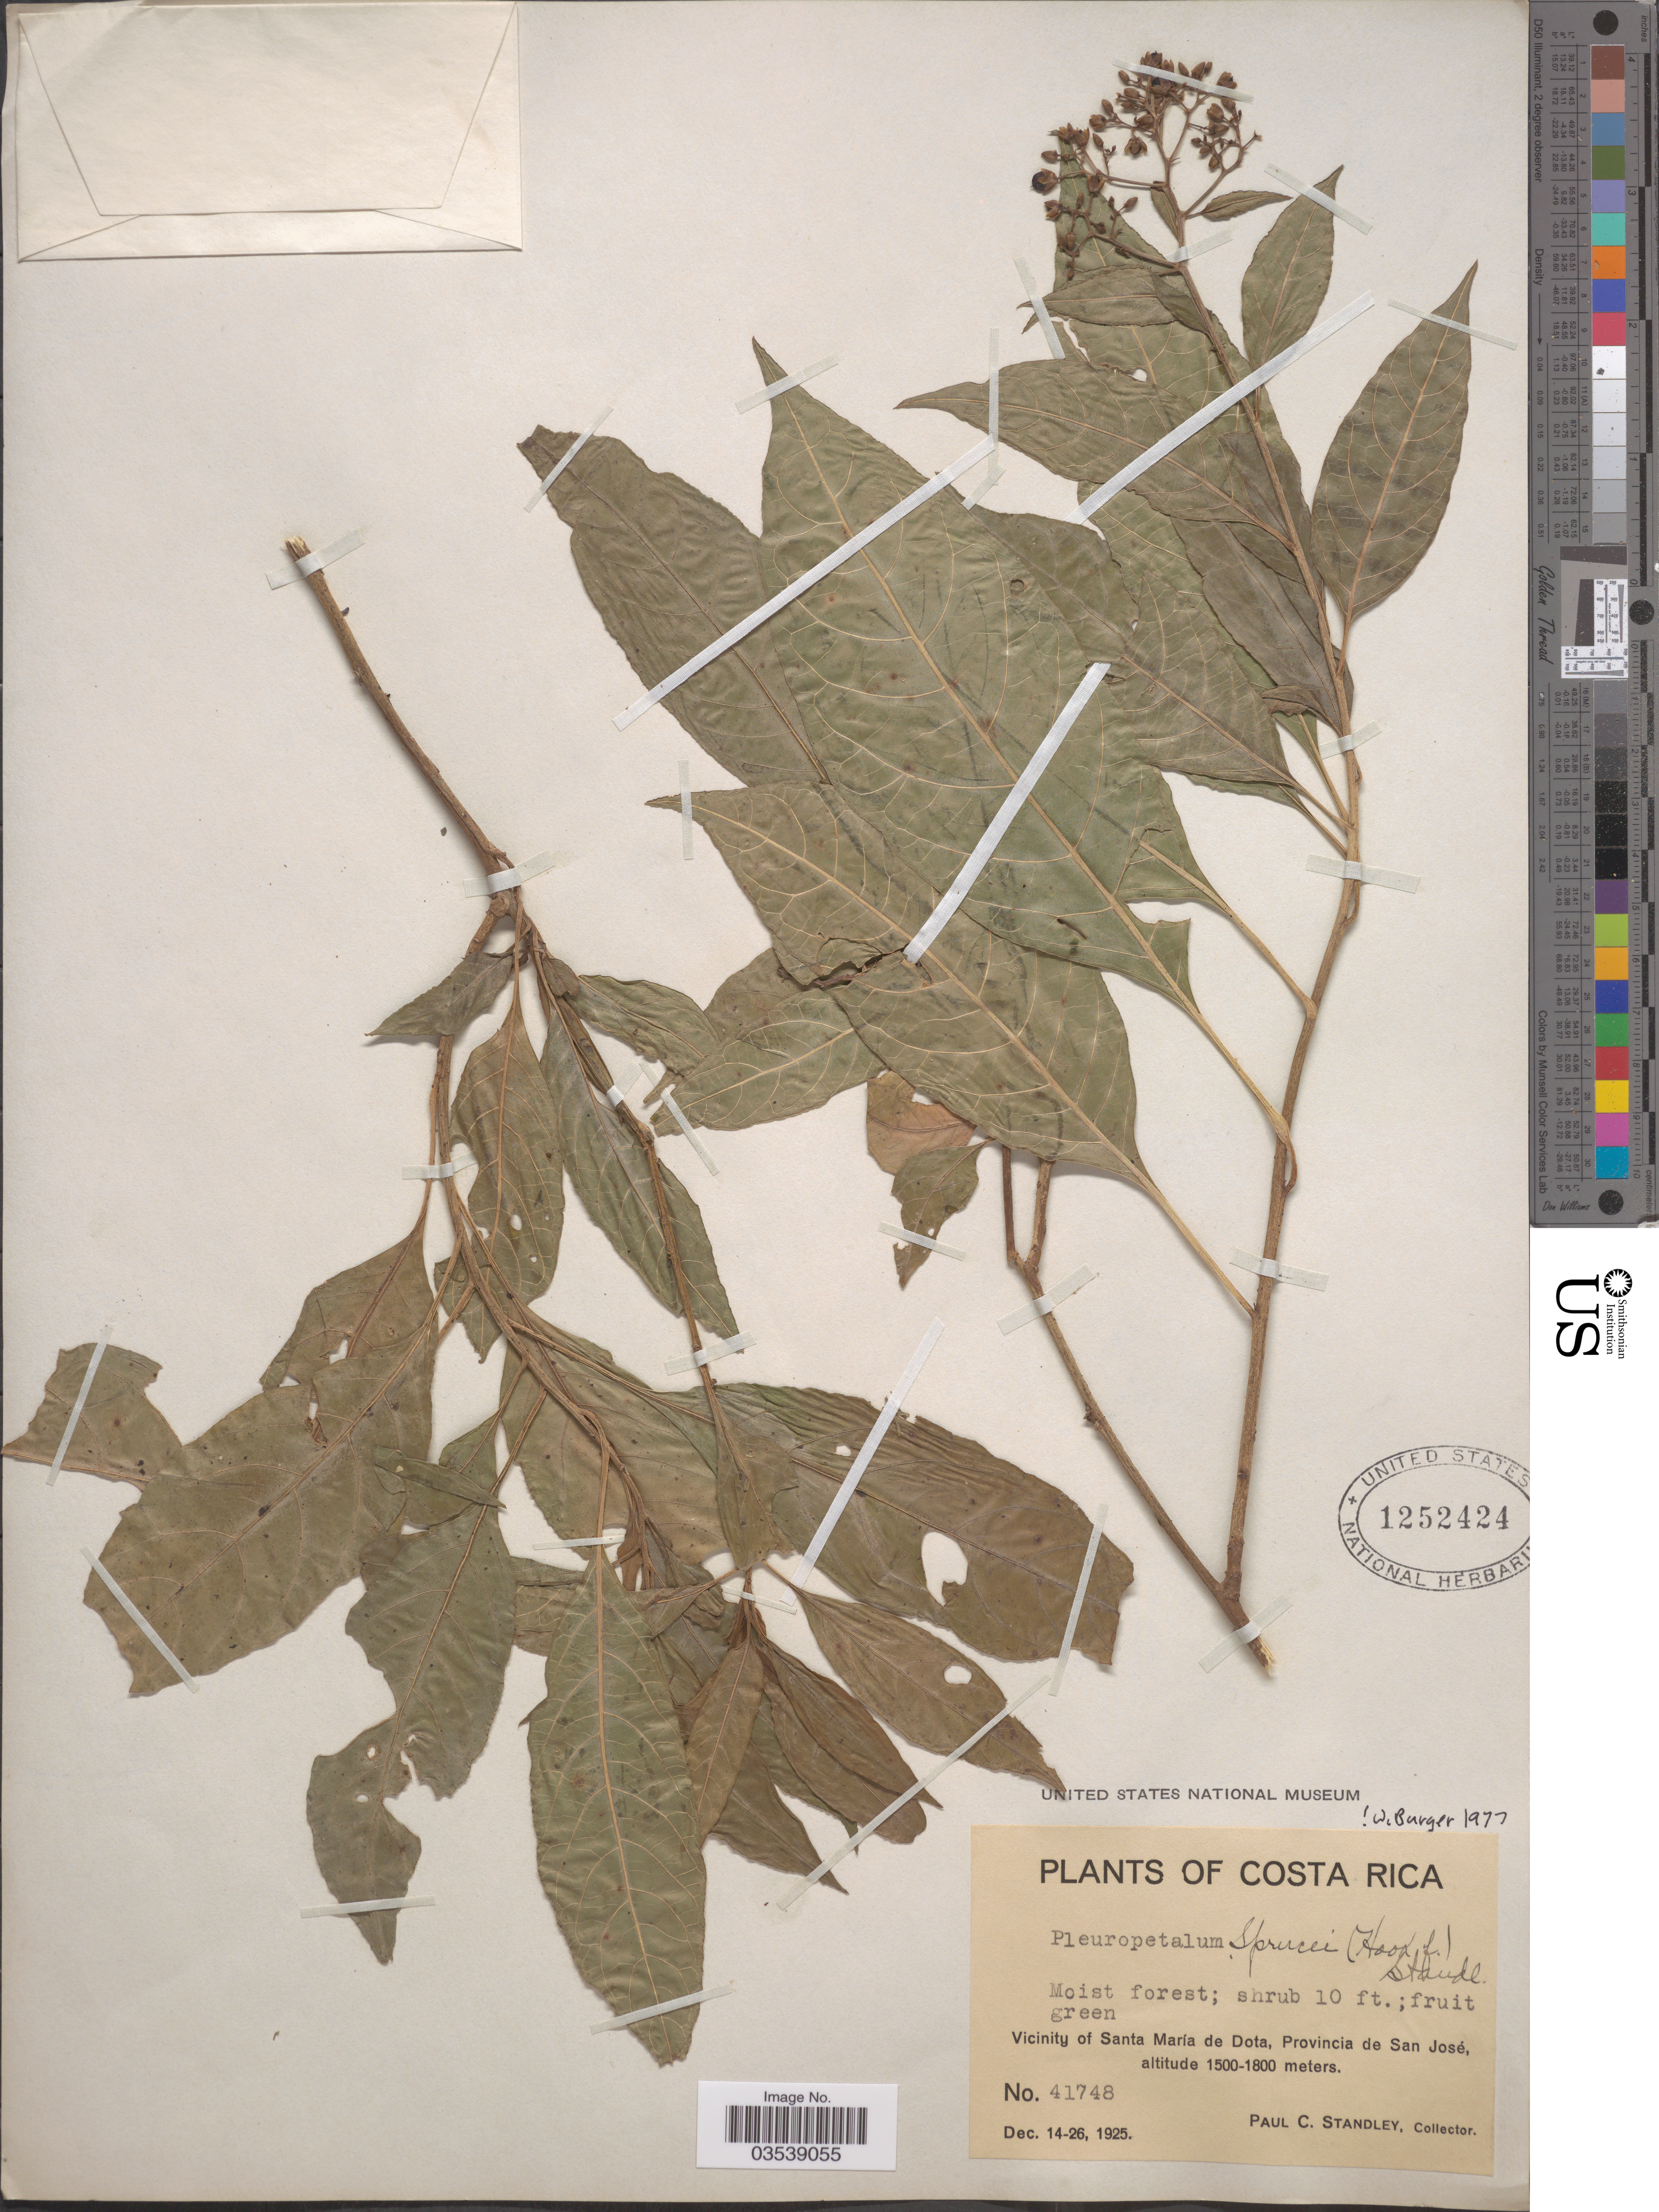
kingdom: Plantae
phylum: Tracheophyta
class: Magnoliopsida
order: Caryophyllales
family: Amaranthaceae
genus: Pleuropetalum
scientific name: Pleuropetalum sprucei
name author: (Hook. f.) Standl.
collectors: P. C. Standley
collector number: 41748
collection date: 1925-12-14/1925-12-26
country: Costa Rica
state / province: San José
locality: Vicinity of Santa María de Dota.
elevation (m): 1500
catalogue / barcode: US 1252424